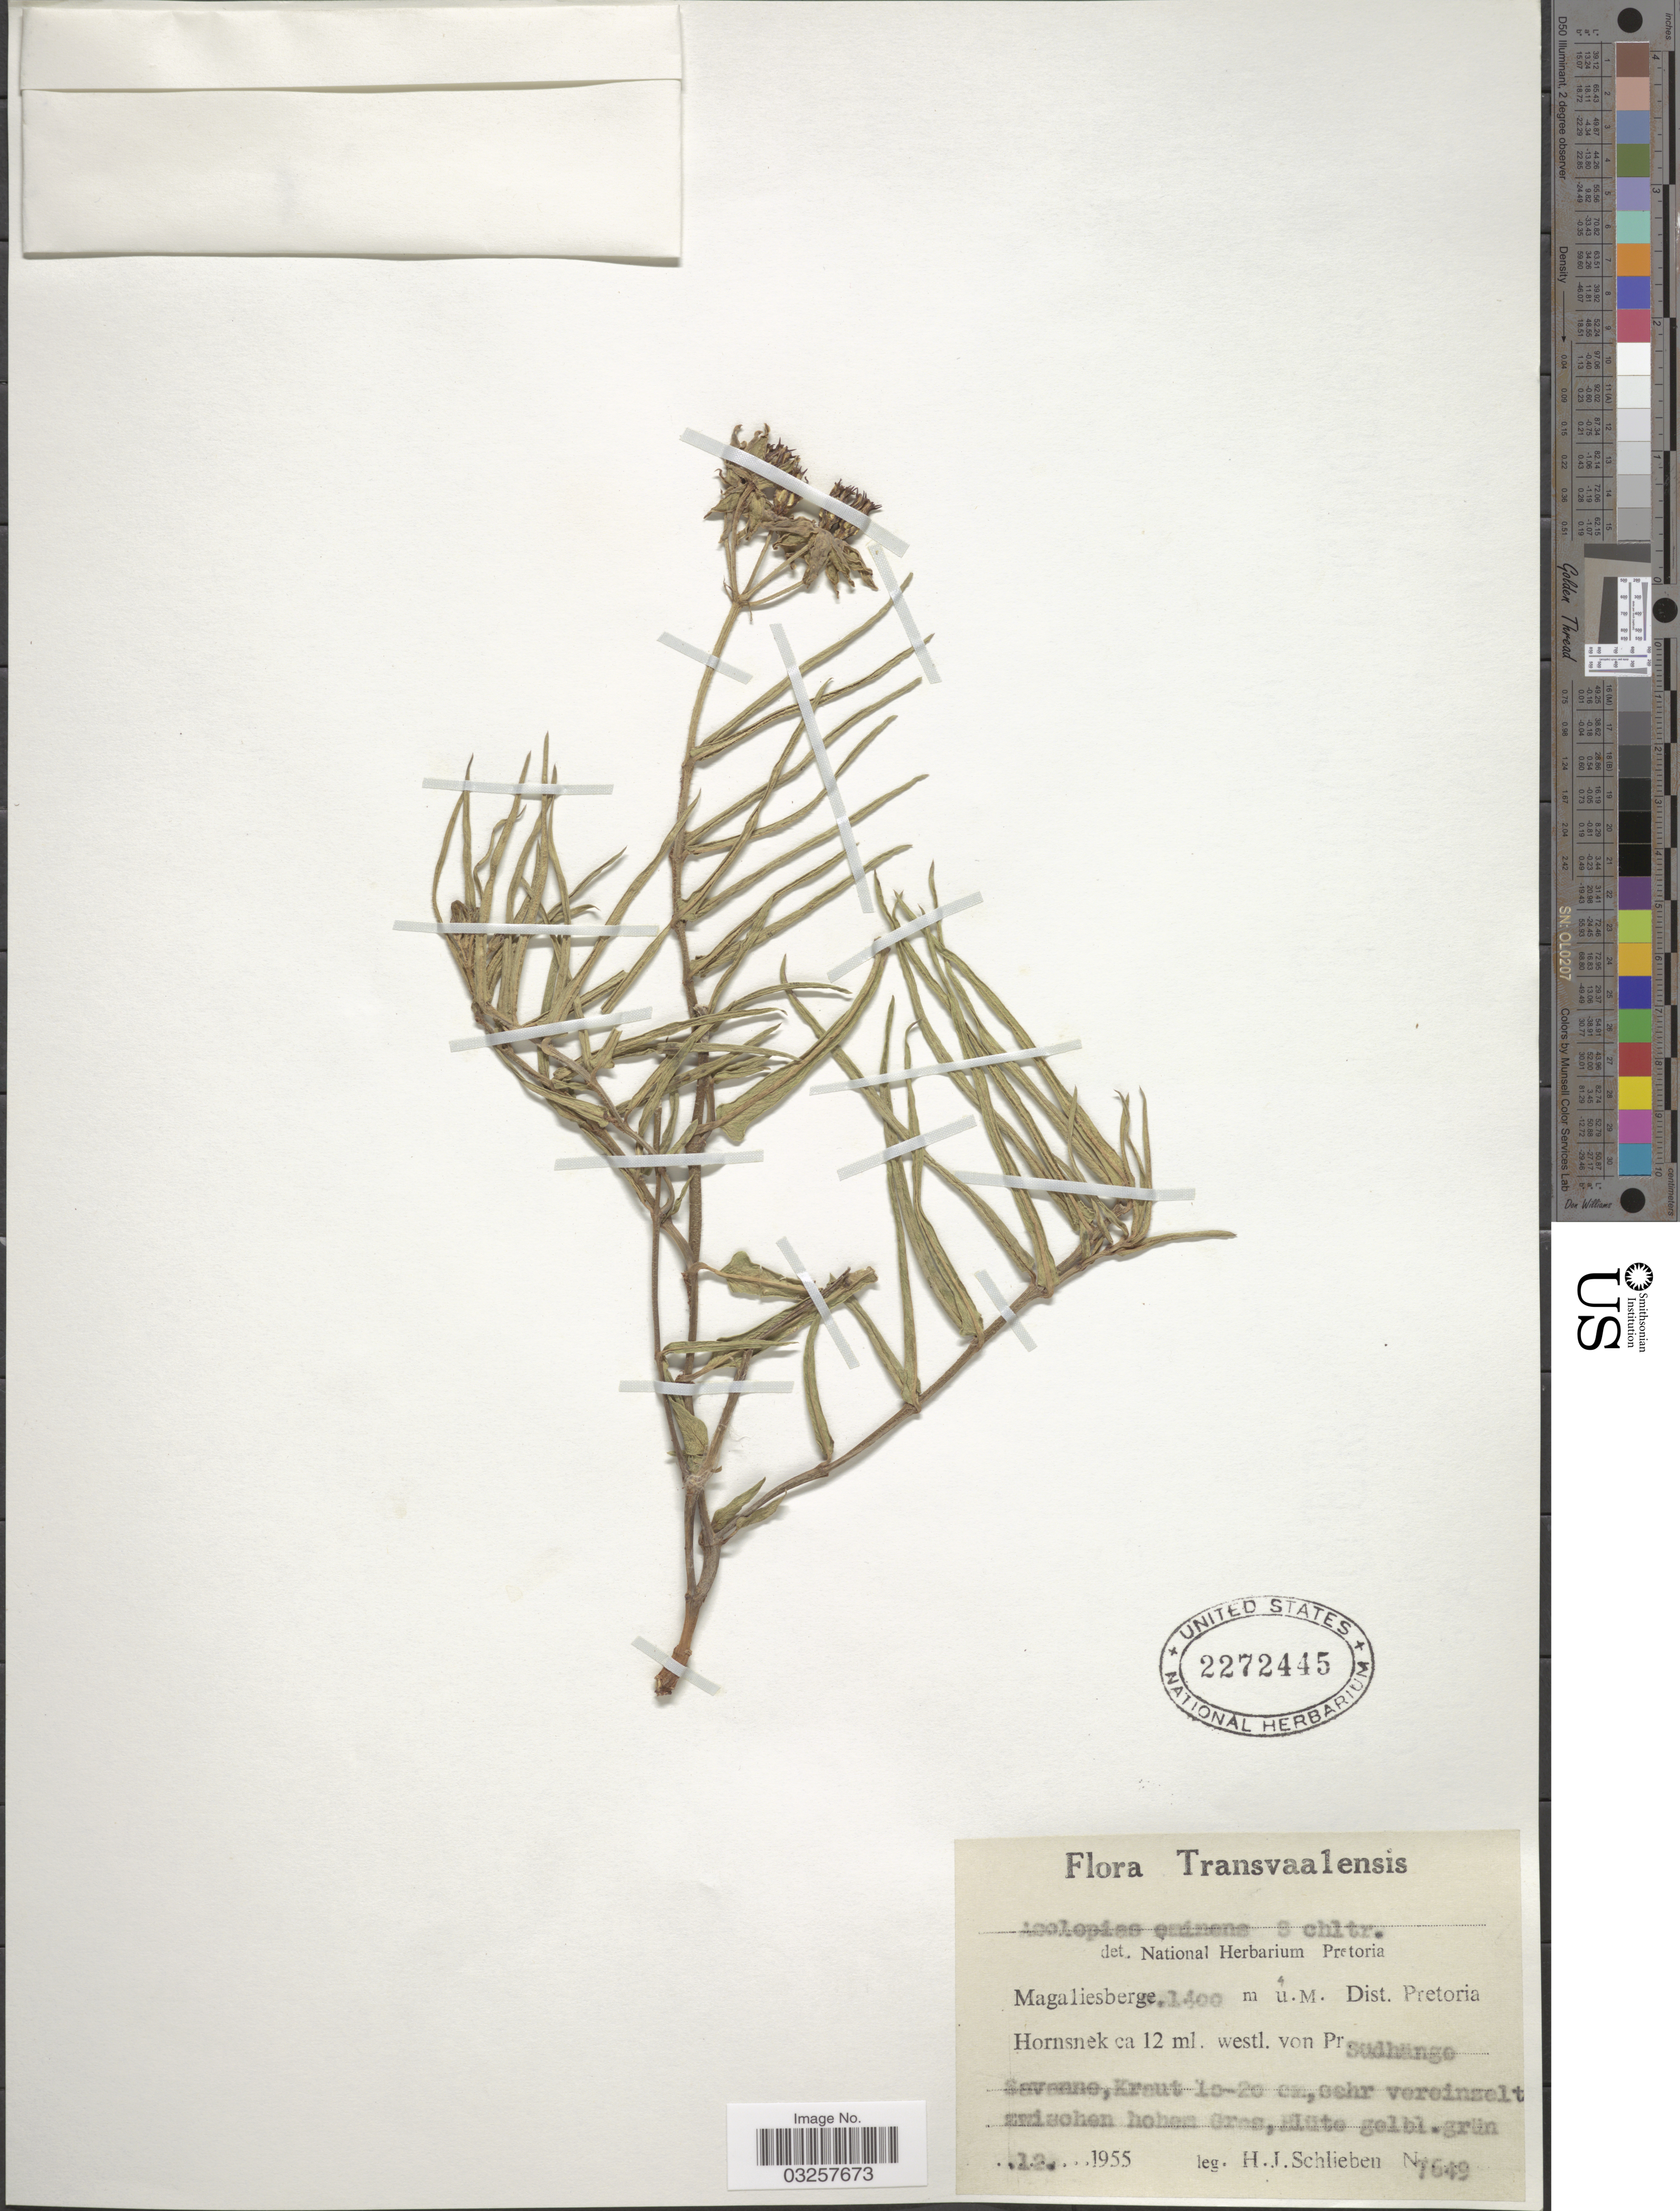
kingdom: Plantae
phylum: Tracheophyta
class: Magnoliopsida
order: Gentianales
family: Apocynaceae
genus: Asclepias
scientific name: Asclepias eminens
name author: (Harv.) Schltr.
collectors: H. J. Schlieben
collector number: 7649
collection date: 1955-12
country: South Africa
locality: Transvaalensis. Magaliesberge. Dist. Pretoria. Hornsnek ca 12 ml. westl. von Pr. Südhänge.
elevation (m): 1400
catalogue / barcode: US 2272445